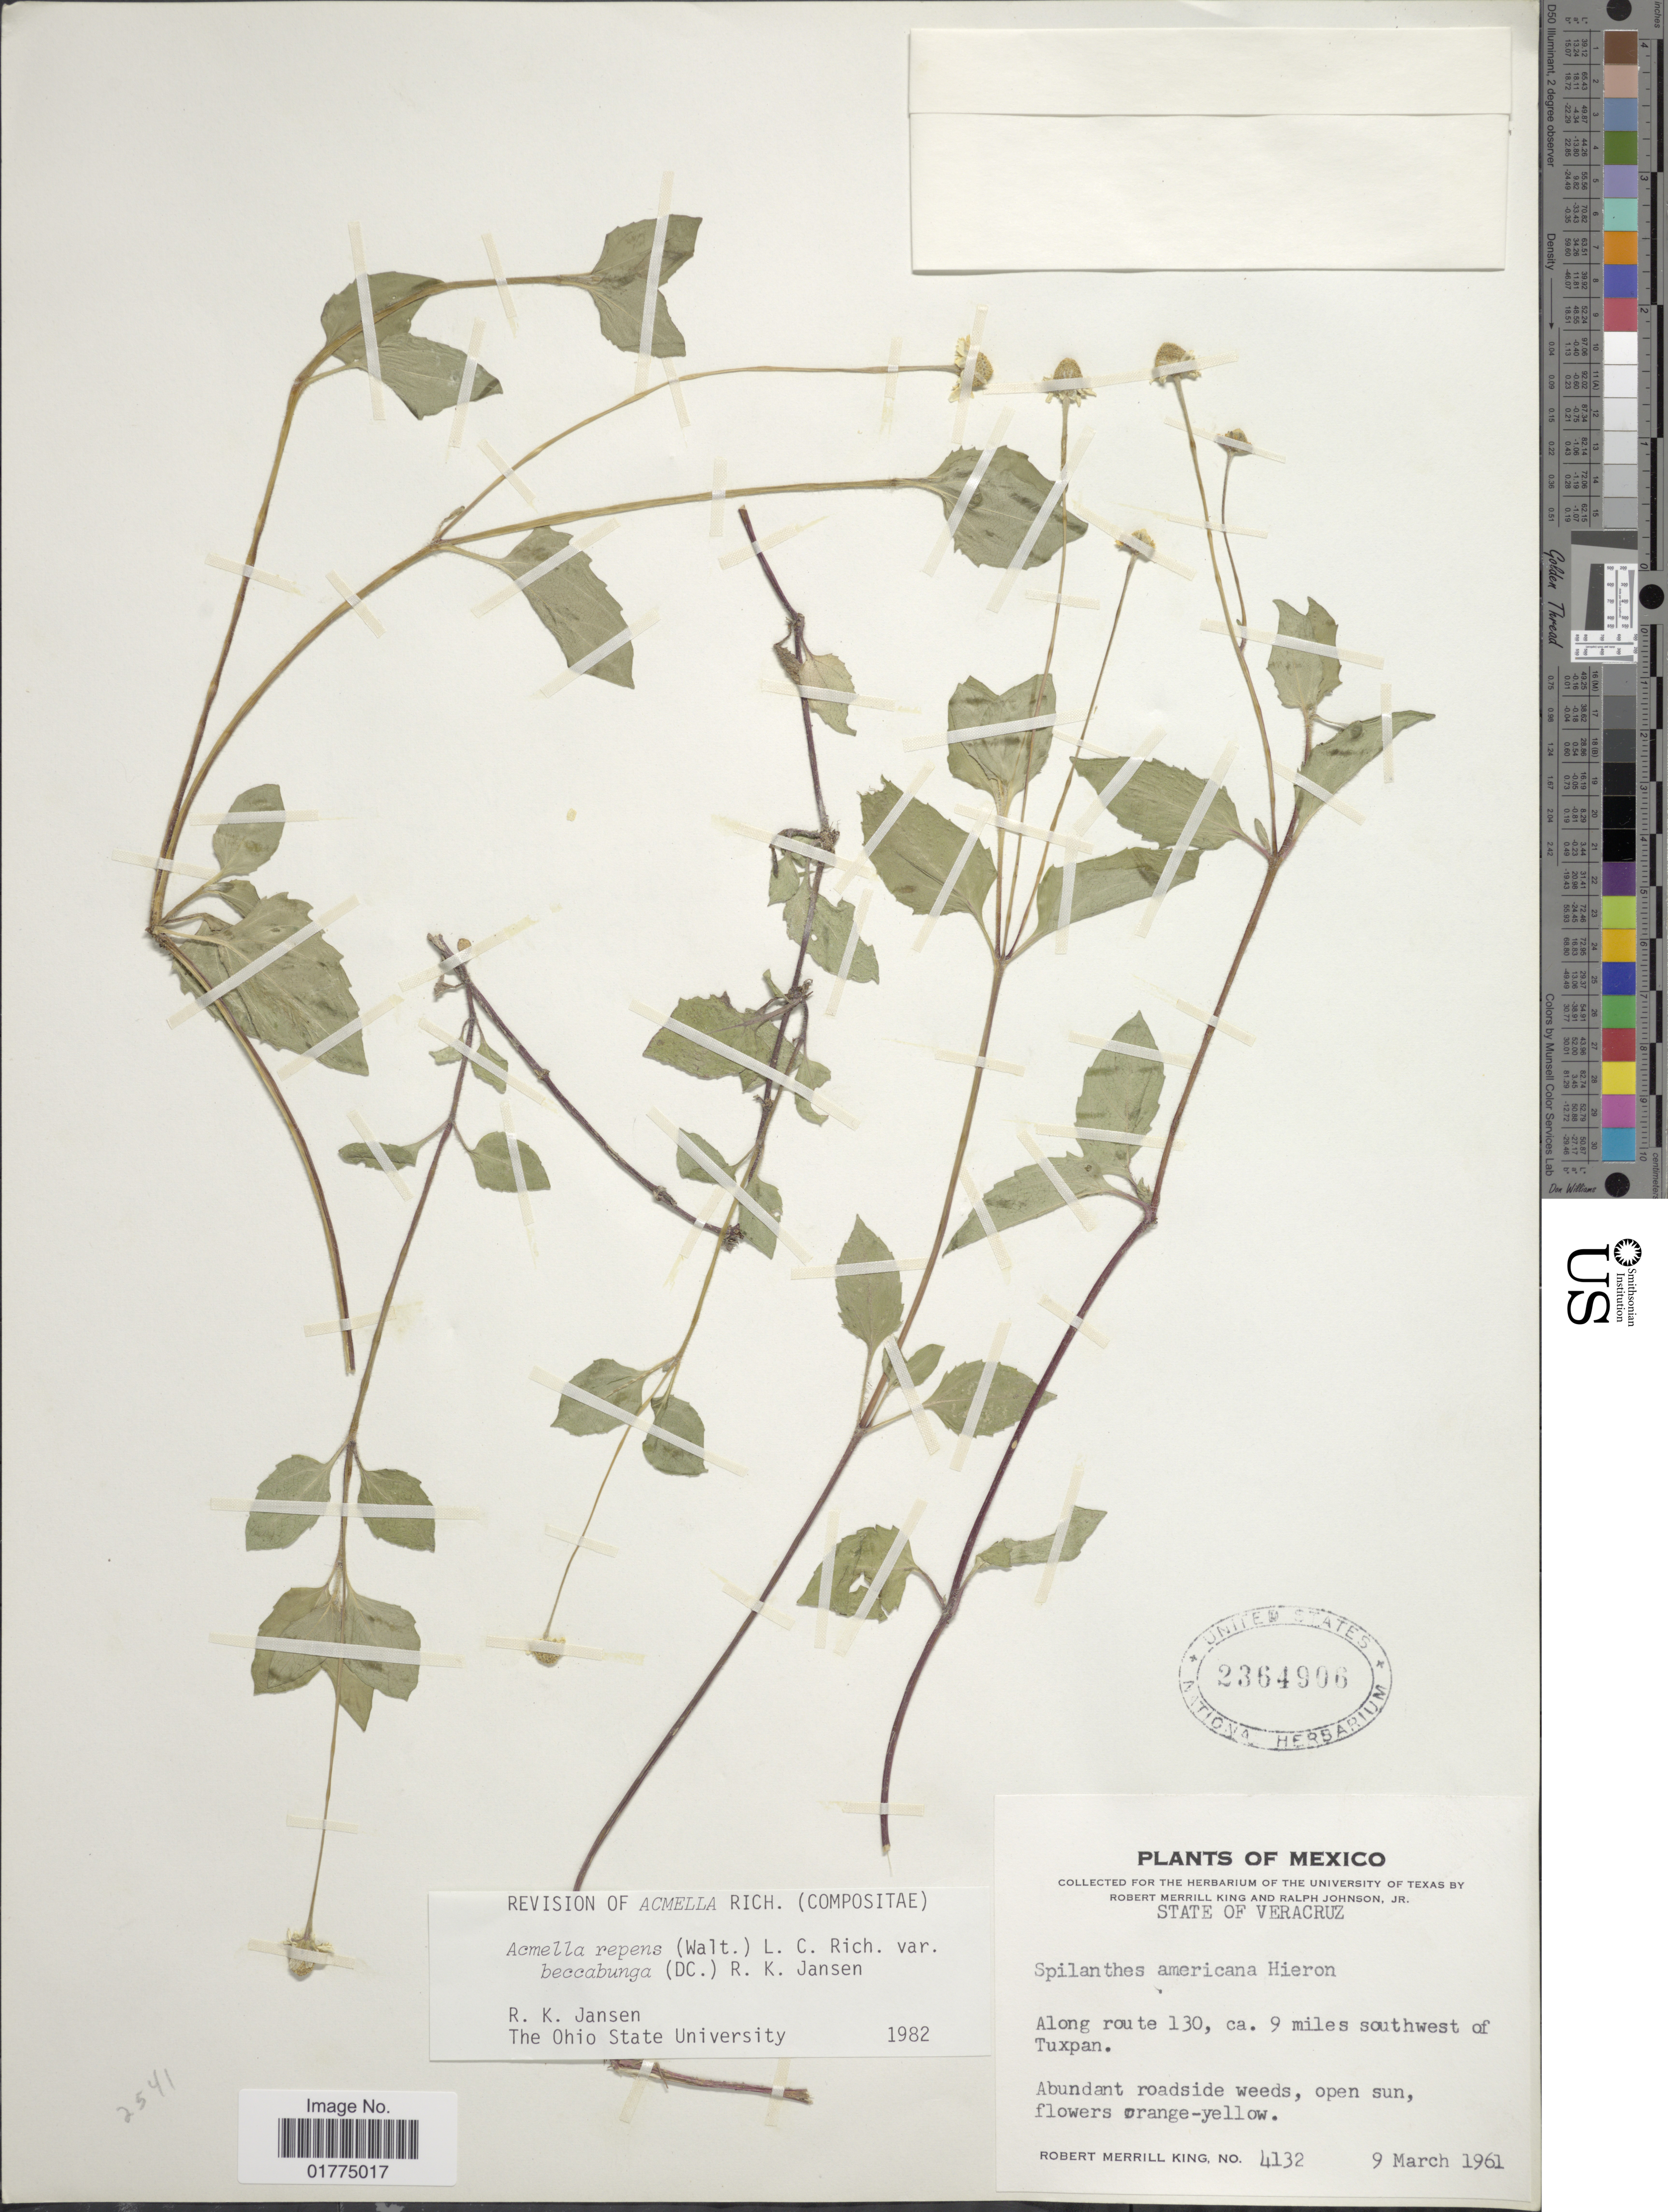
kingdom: Plantae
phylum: Tracheophyta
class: Magnoliopsida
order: Asterales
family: Asteraceae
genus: Acmella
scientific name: Acmella repens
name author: (Walter) Rich.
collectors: R. M. King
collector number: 4132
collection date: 1961-03-09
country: Mexico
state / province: Veracruz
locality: State of Veracruz. Along route 130, ca. 9 miles southwest of Tuxpan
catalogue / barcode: US 2364906